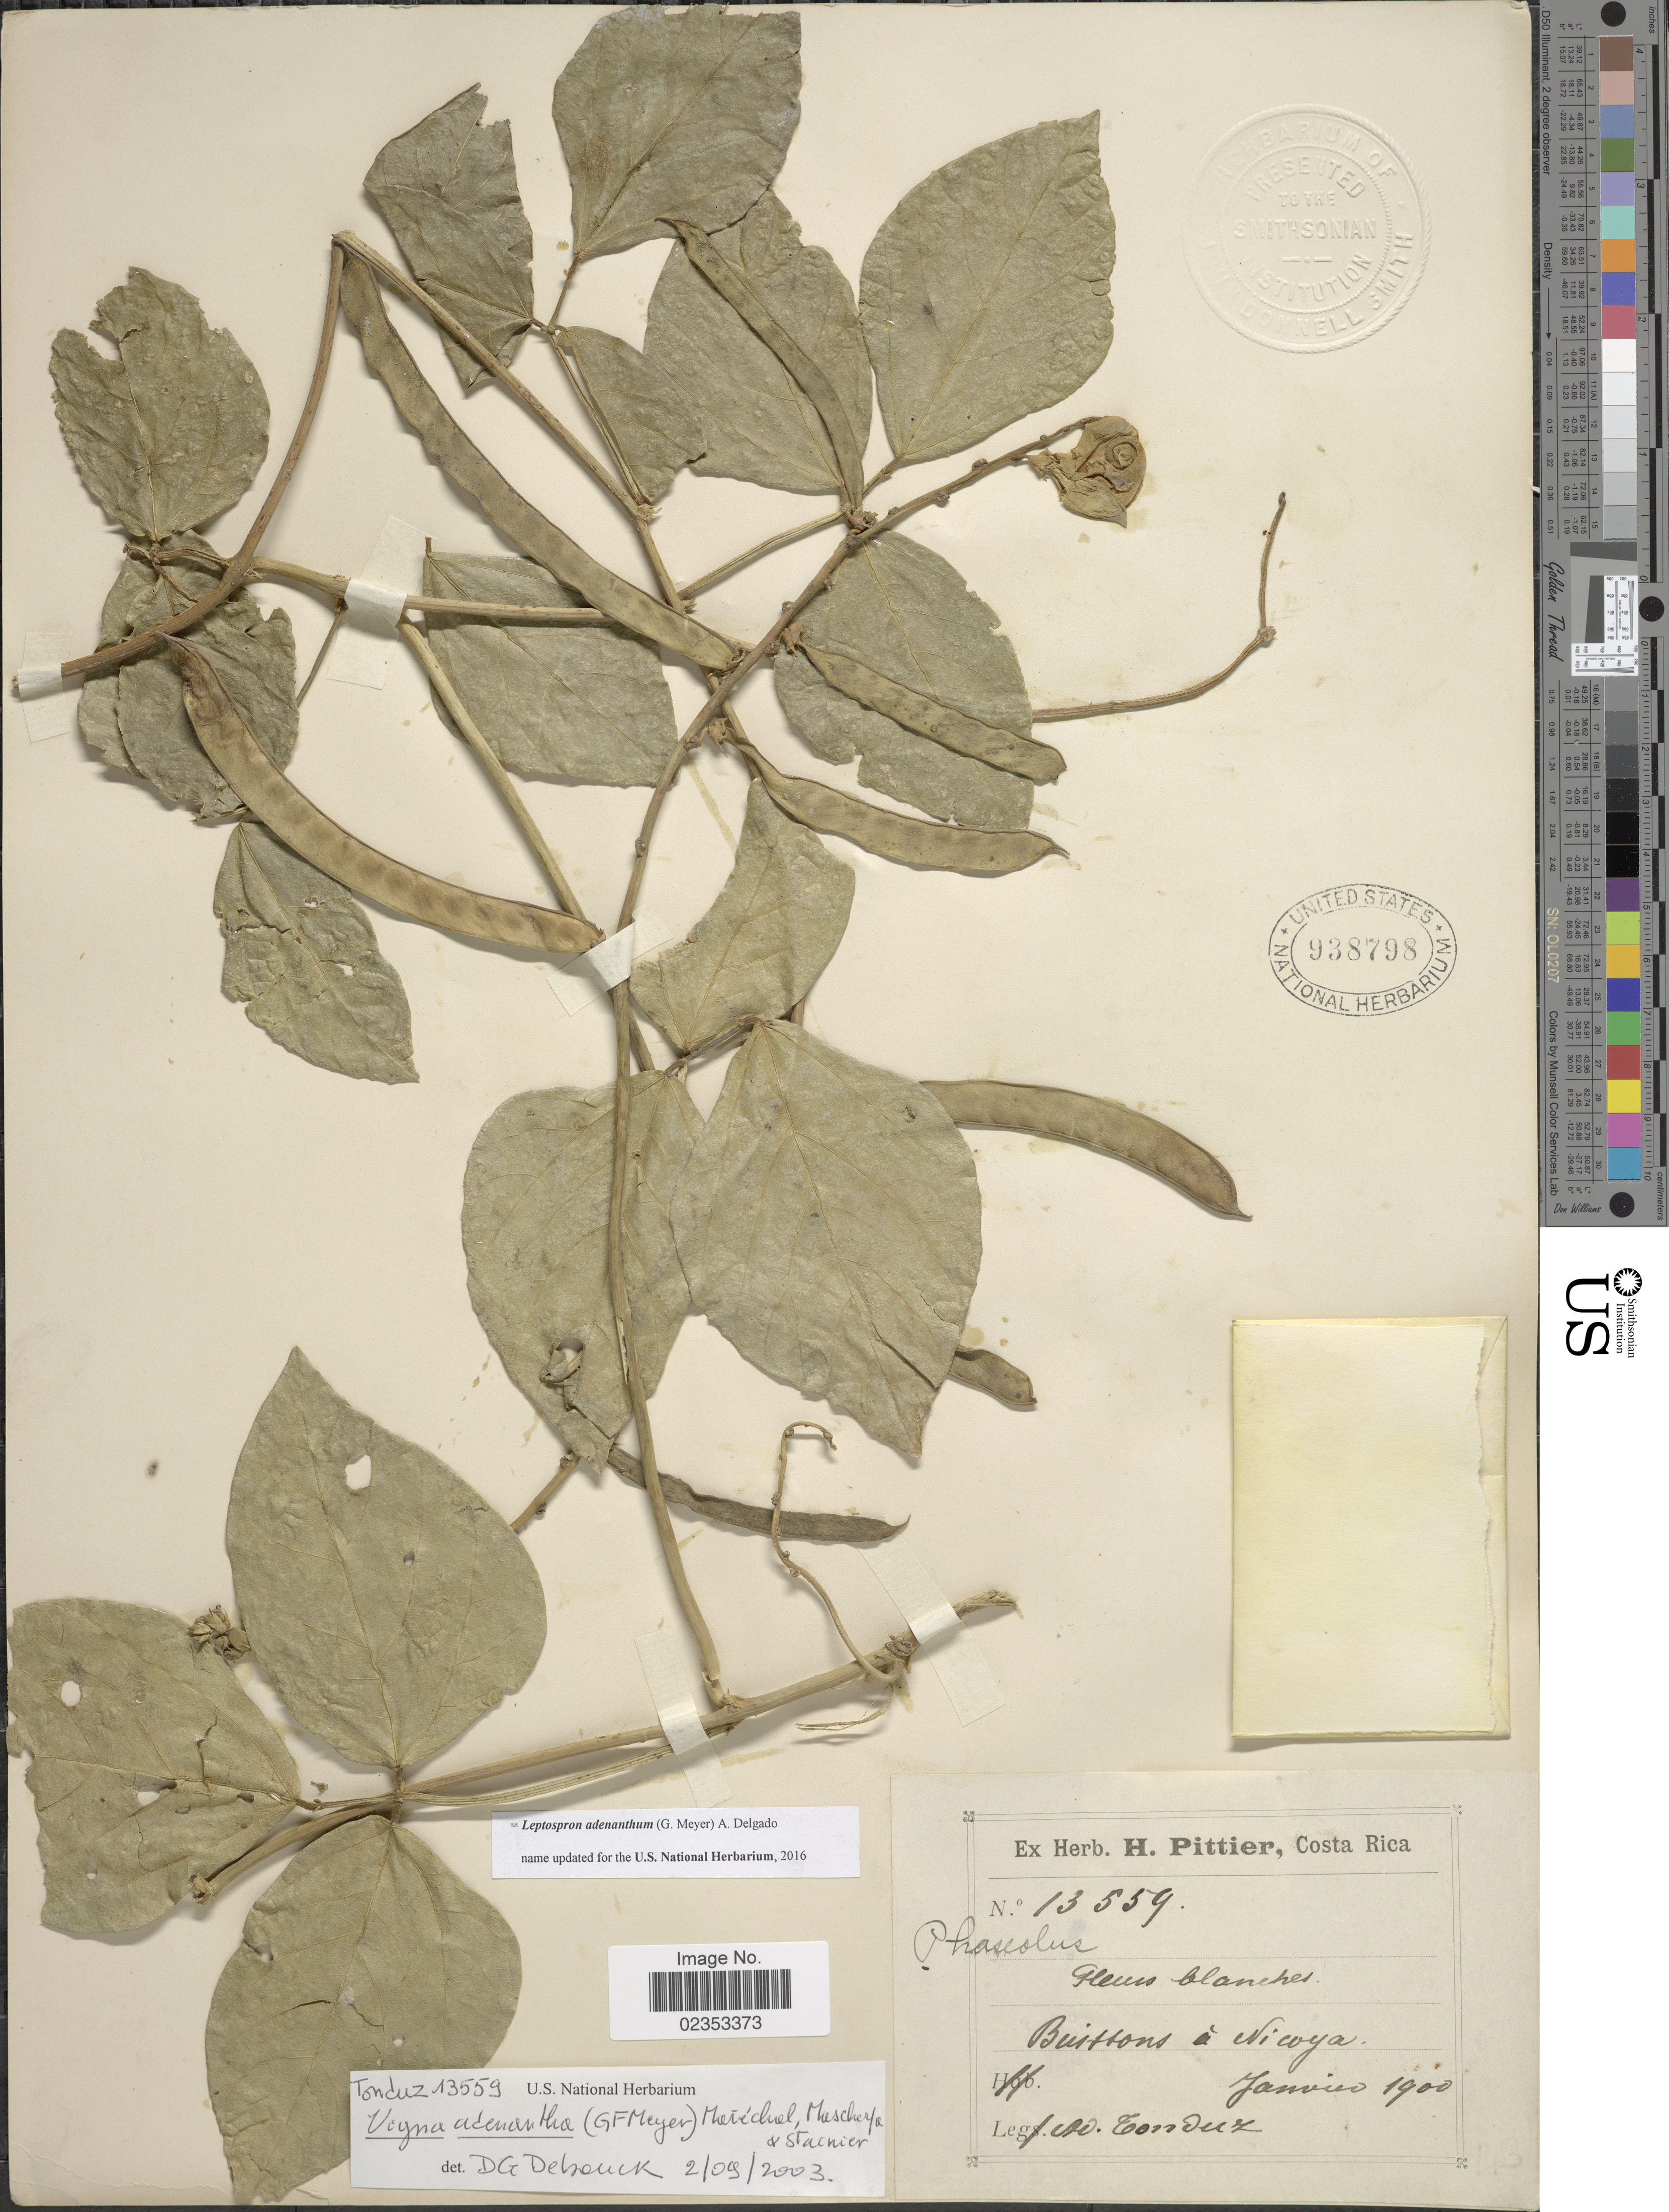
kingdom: Plantae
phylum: Tracheophyta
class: Magnoliopsida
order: Fabales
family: Fabaceae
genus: Leptospron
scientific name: Leptospron adenanthum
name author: (G. Mey.) A. Delgado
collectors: A. Tonduz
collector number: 13559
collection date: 1900-01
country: Costa Rica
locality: Buissons a Nicoya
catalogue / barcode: US 938798